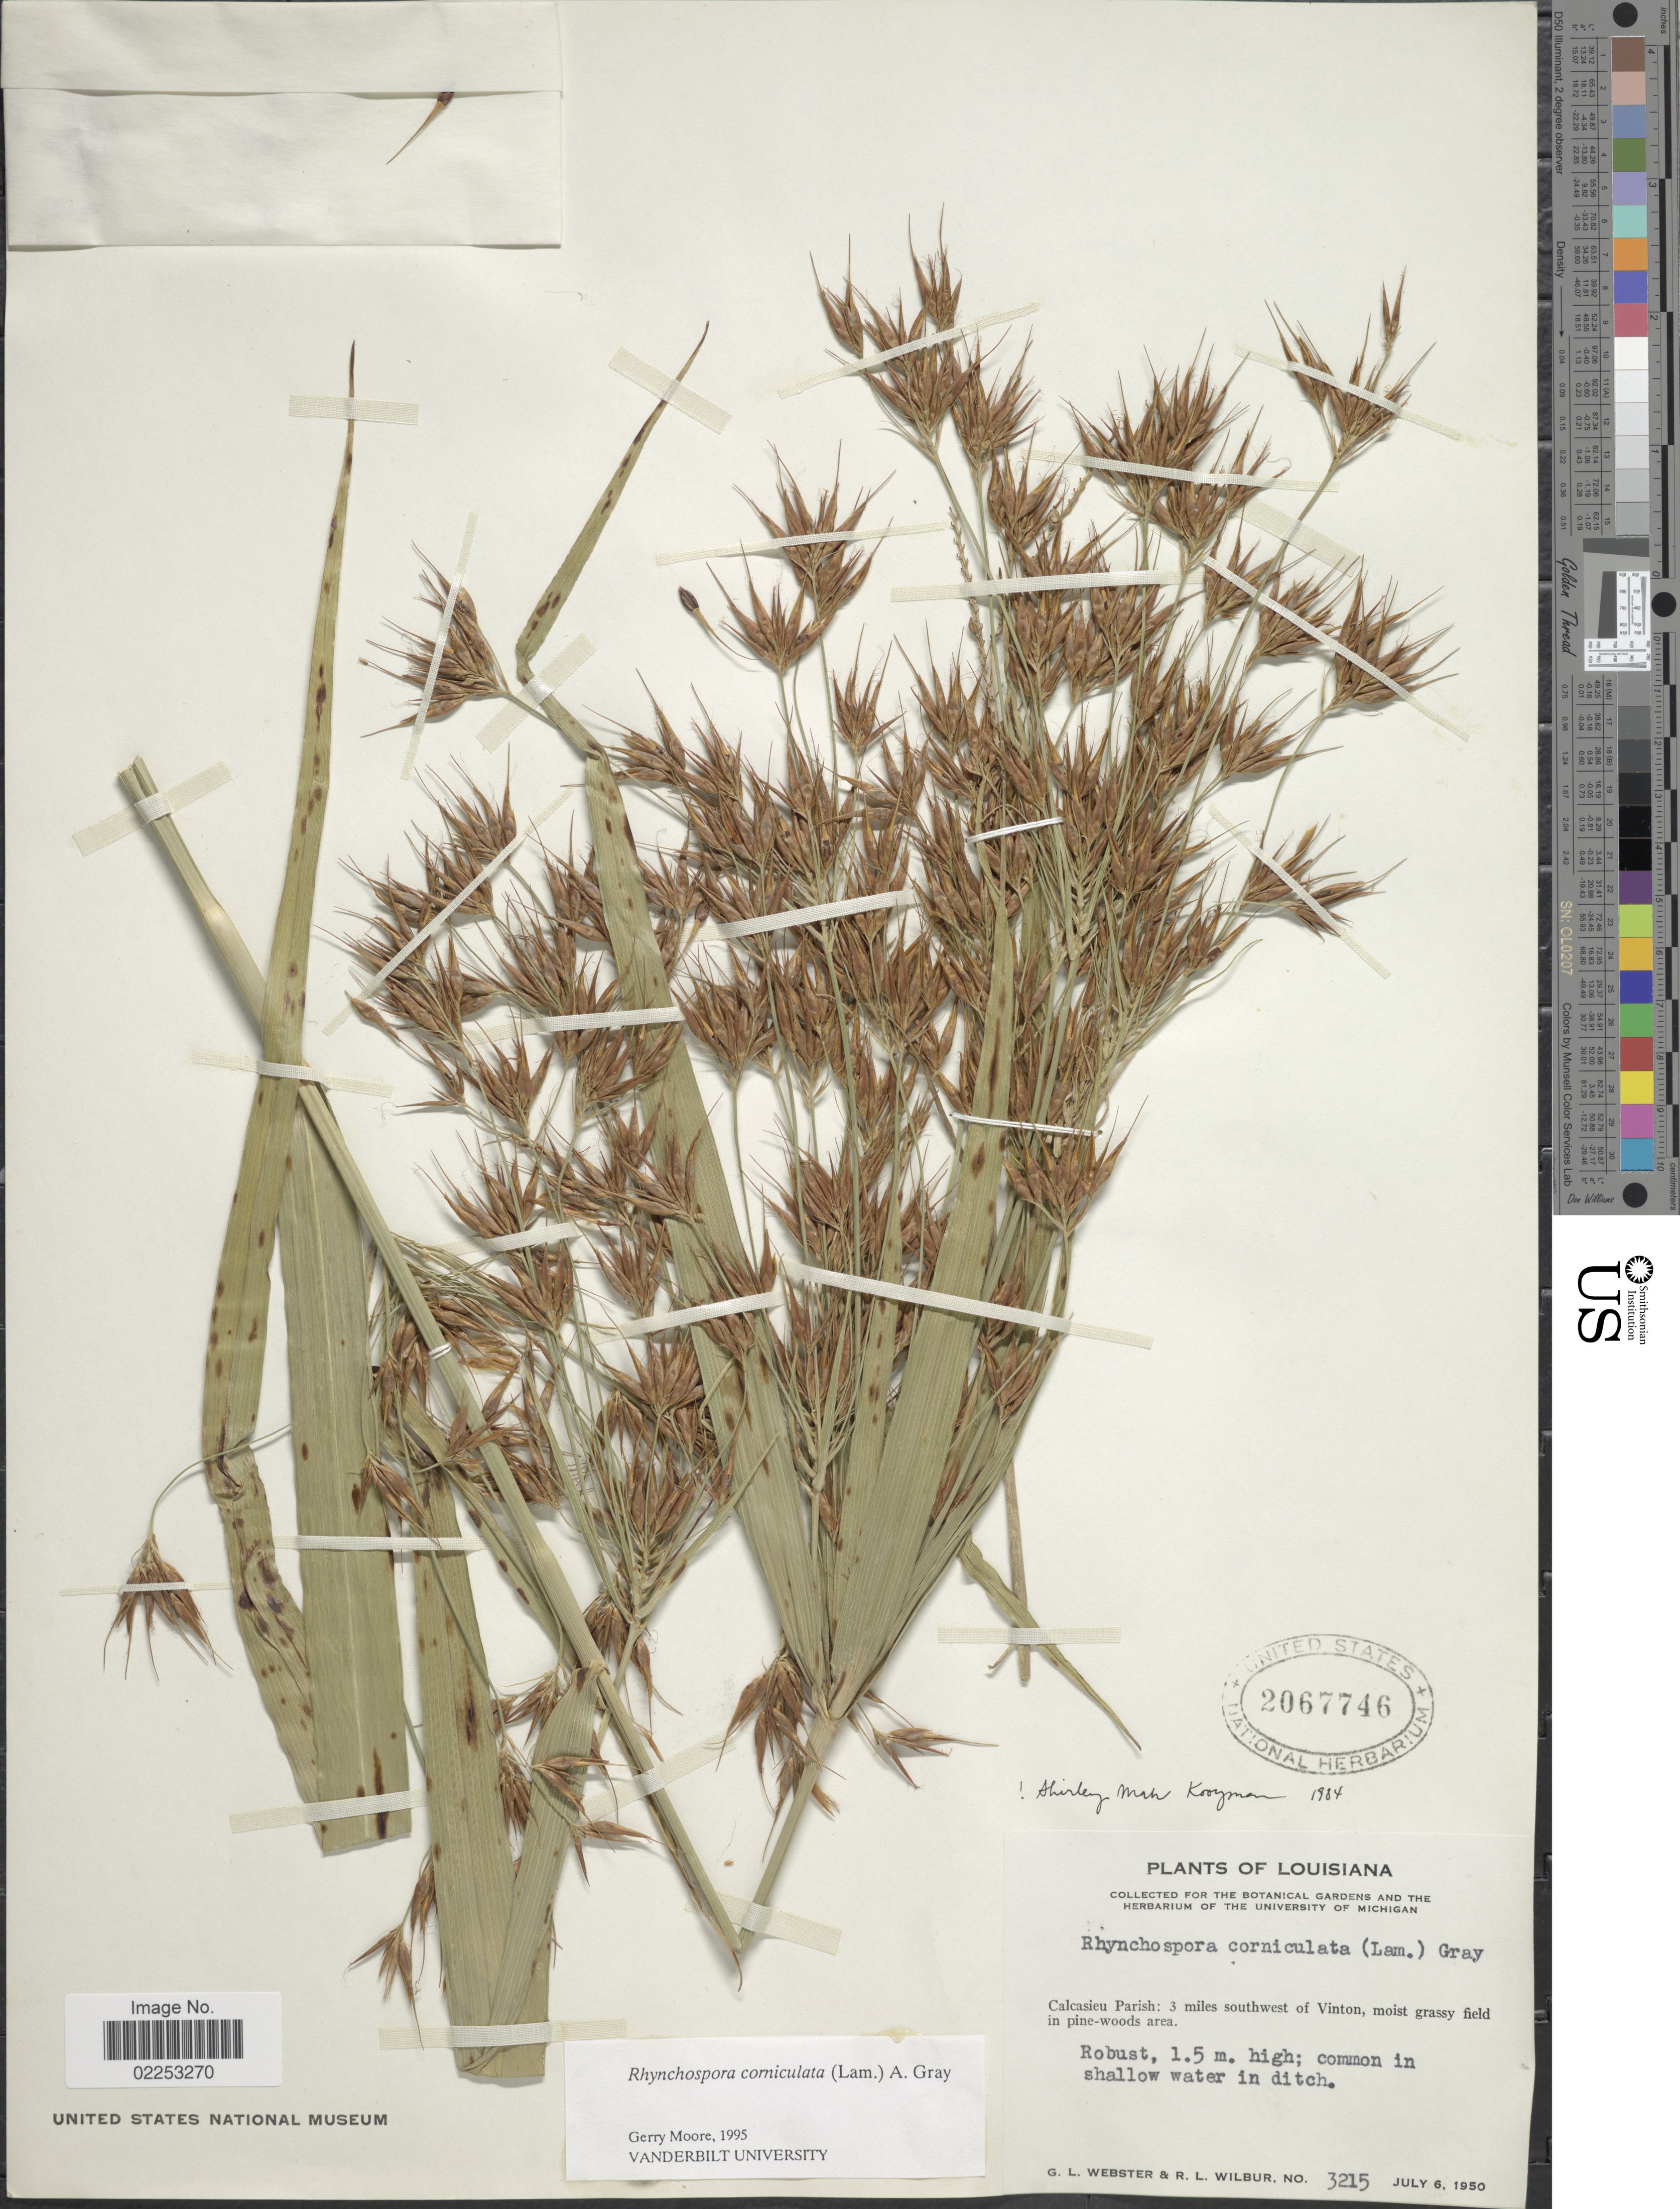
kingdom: Plantae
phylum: Tracheophyta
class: Liliopsida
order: Poales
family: Cyperaceae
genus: Rhynchospora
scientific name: Rhynchospora corniculata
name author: (Lam.) A. Gray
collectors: G. L. Webster & R. L. Wilbur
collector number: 3215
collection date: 1950-07-06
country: United States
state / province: Louisiana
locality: Calcasieu Parish: 3 miles southwest of Vinton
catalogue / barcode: US 2067746